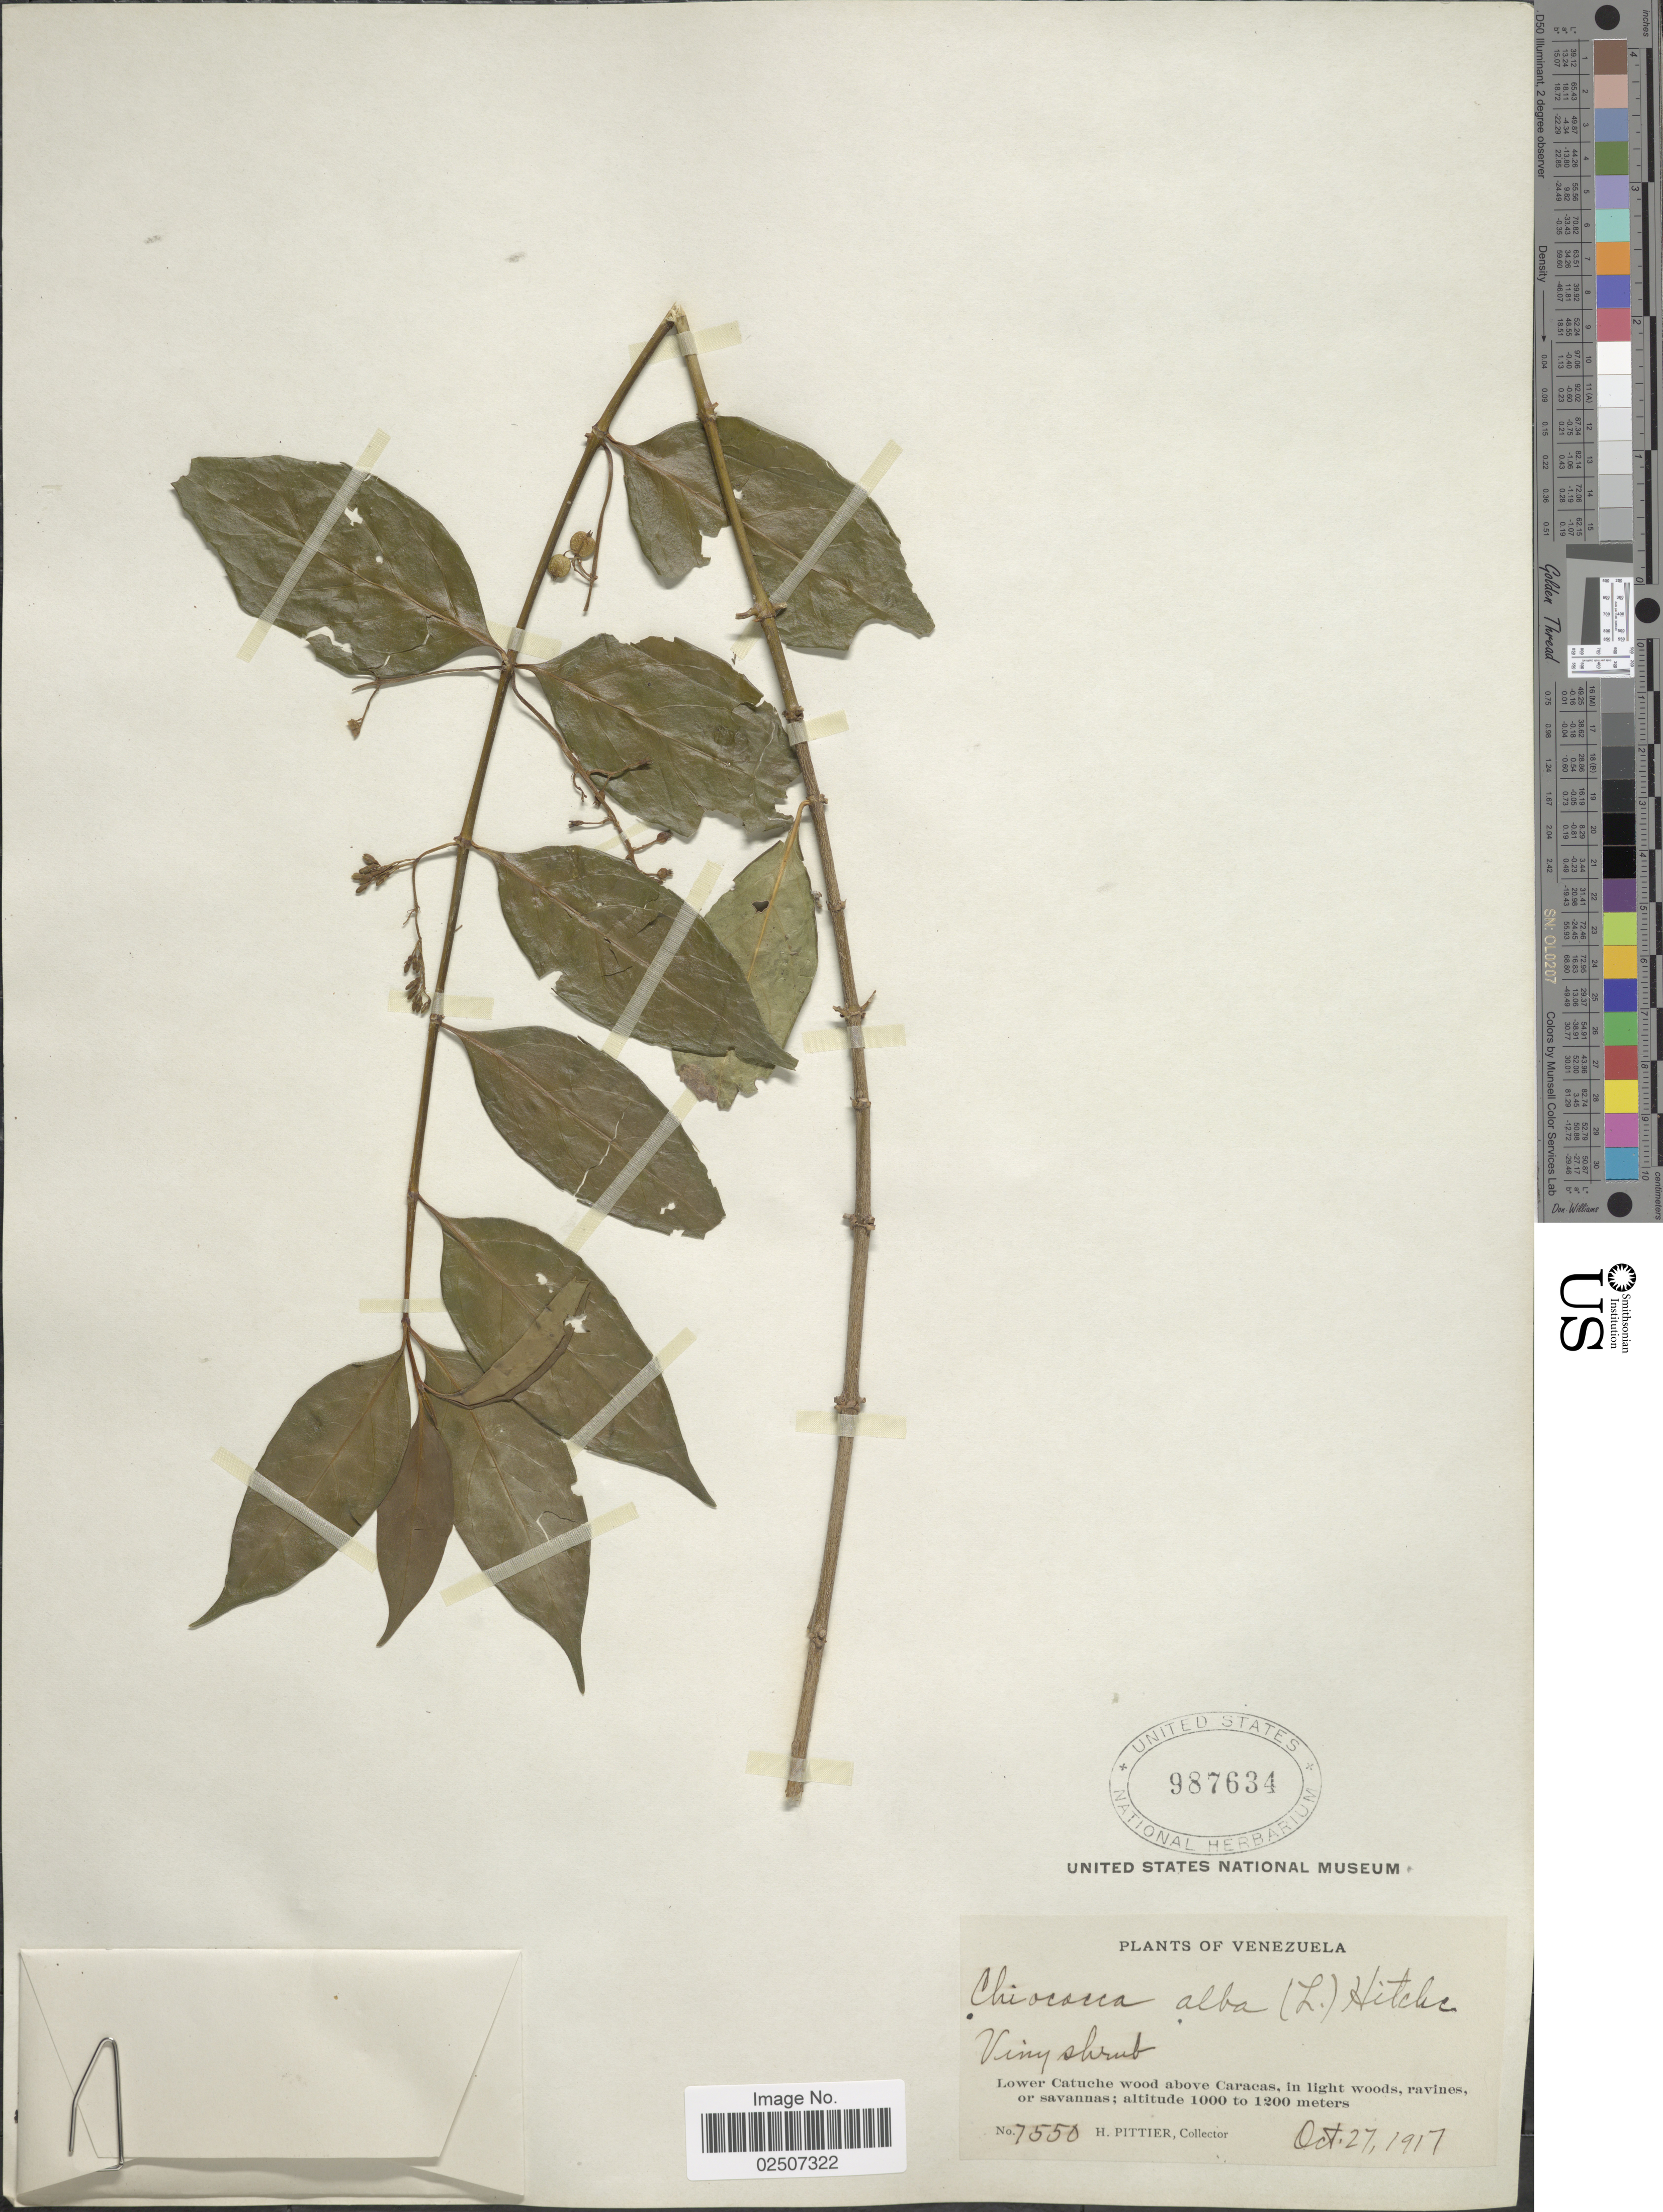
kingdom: Plantae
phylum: Tracheophyta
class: Magnoliopsida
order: Gentianales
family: Rubiaceae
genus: Chiococca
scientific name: Chiococca alba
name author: (L.) Hitchc.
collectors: H. F. Pittier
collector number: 7550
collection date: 1917-10-27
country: Venezuela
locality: Lower Catuche wood above Caracas, in light woods, ravines, or savannas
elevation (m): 1000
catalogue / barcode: US 987634